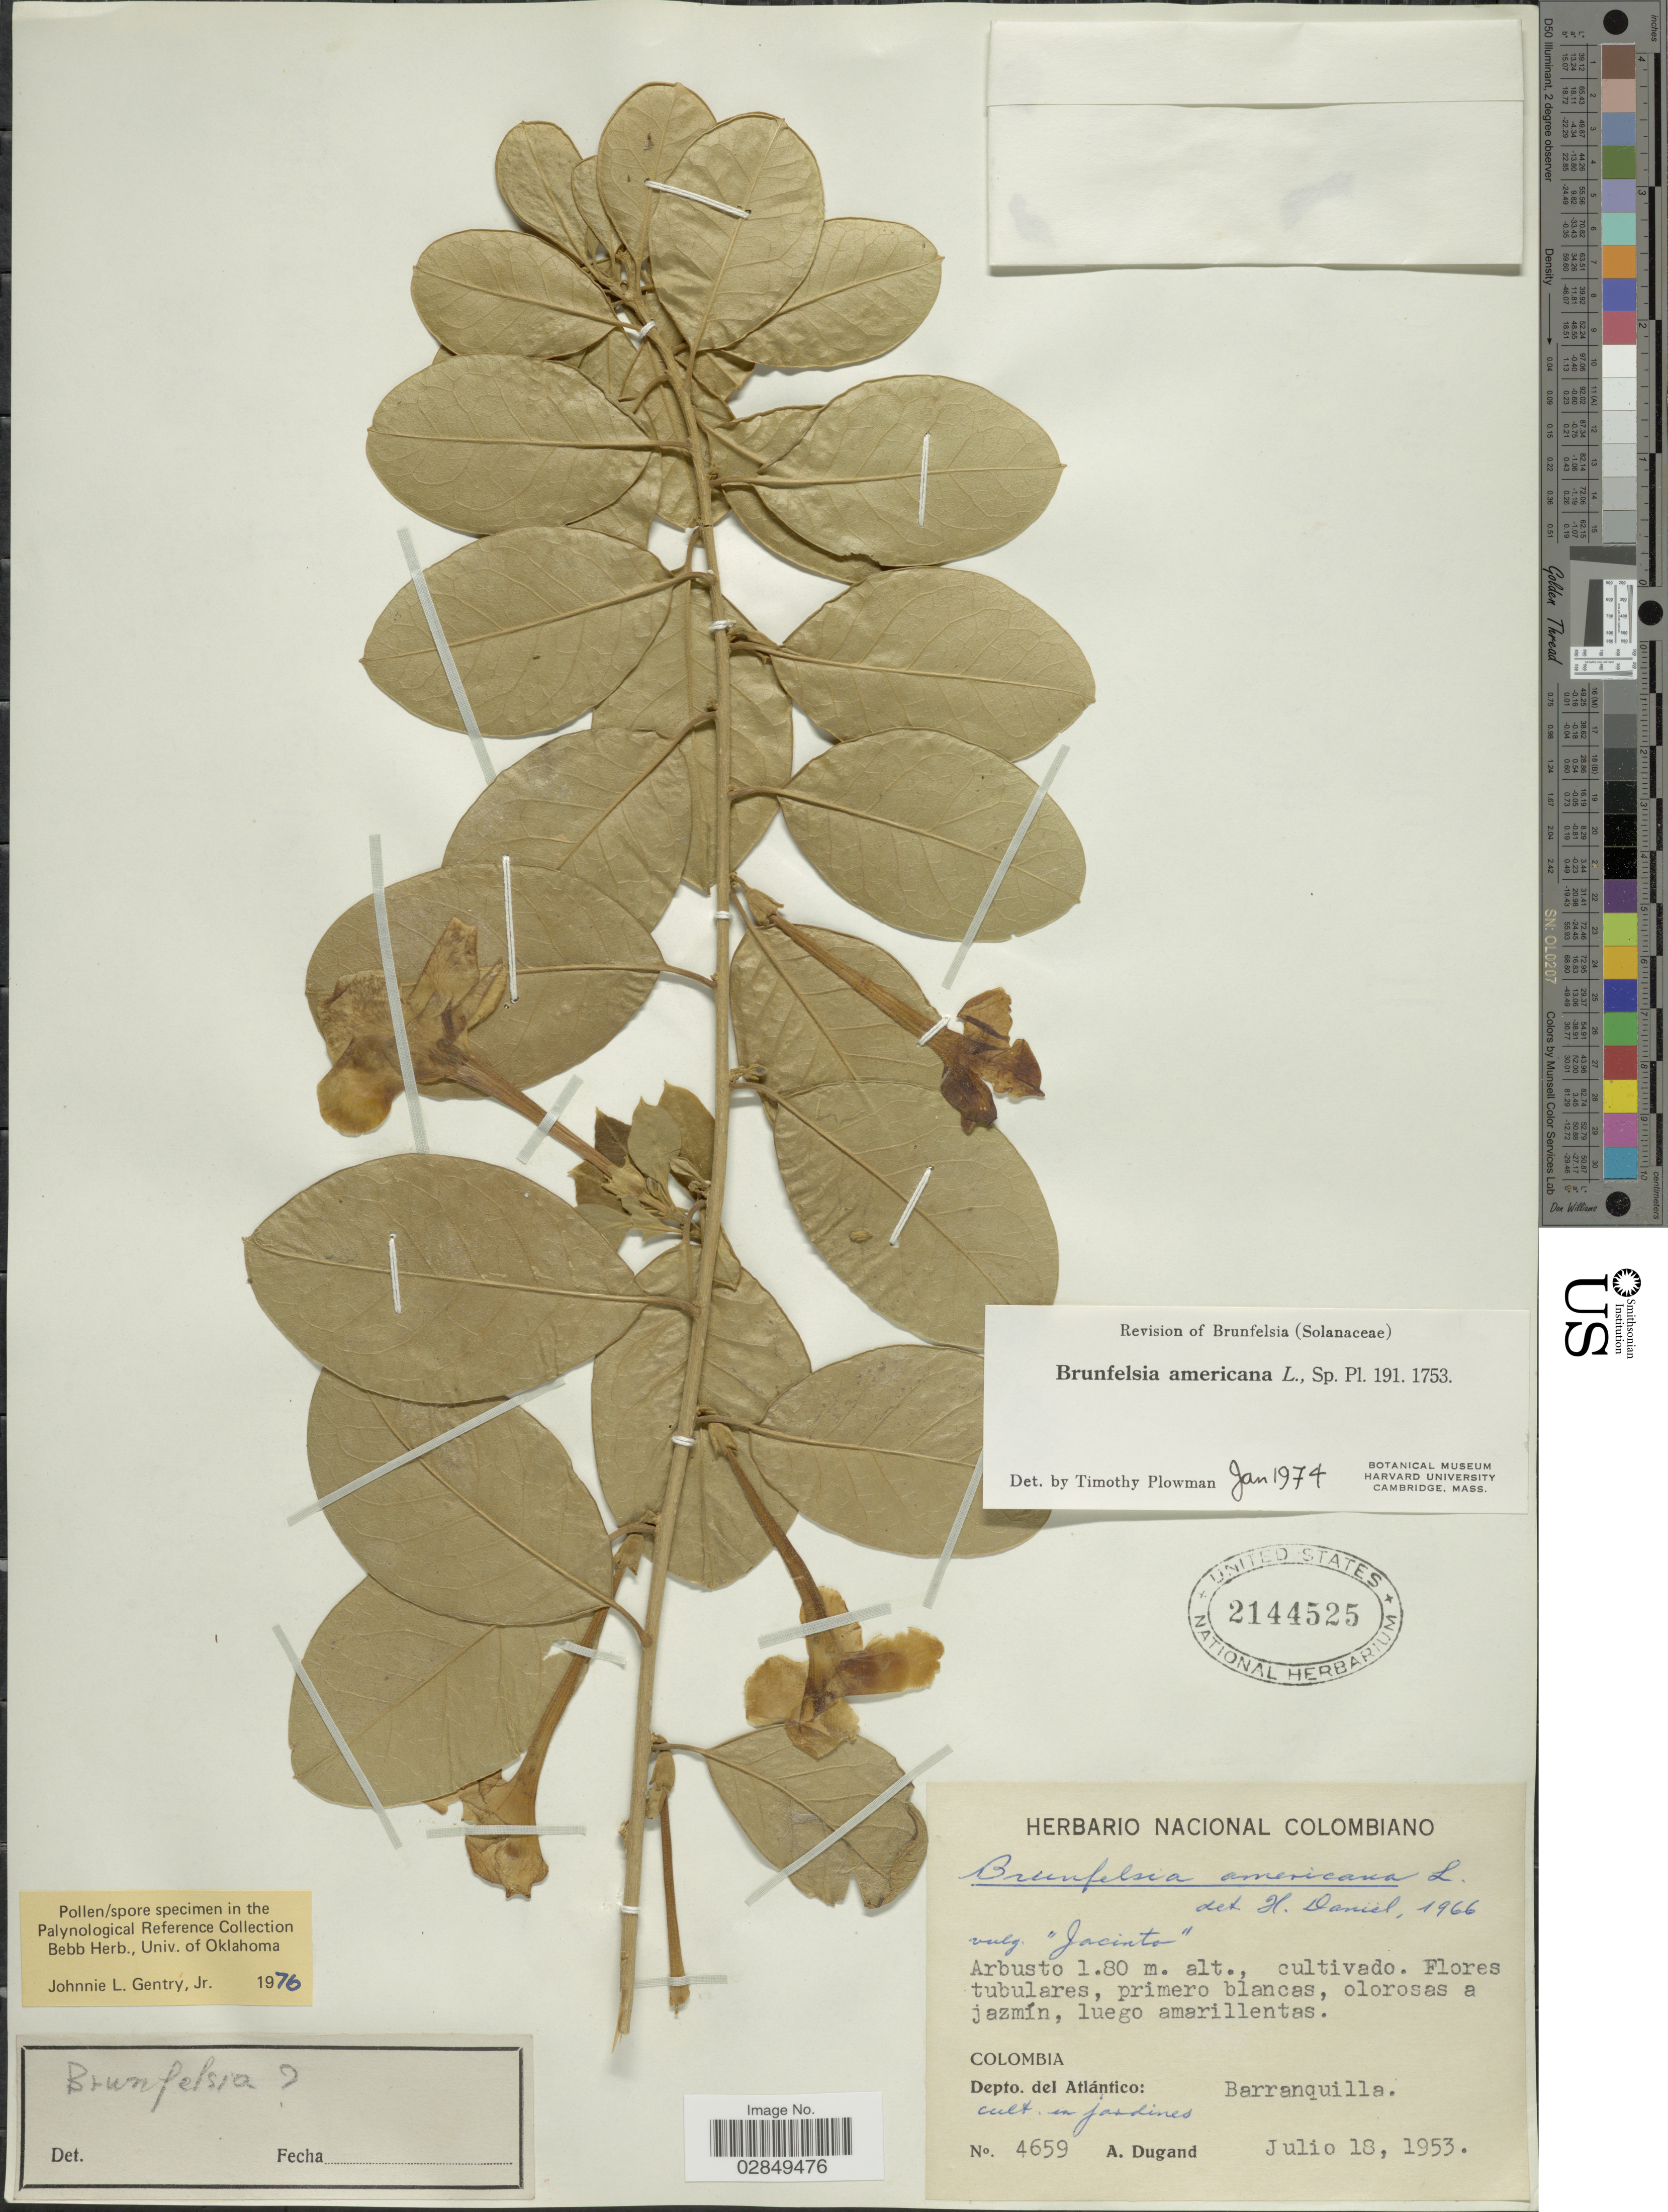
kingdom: Plantae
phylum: Tracheophyta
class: Magnoliopsida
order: Solanales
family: Solanaceae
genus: Brunfelsia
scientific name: Brunfelsia americana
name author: L.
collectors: A. Dugand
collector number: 4659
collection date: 1953-07-18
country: Colombia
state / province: Atlántico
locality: Depto. del Atlántico: Barranquilla.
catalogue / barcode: US 2144525